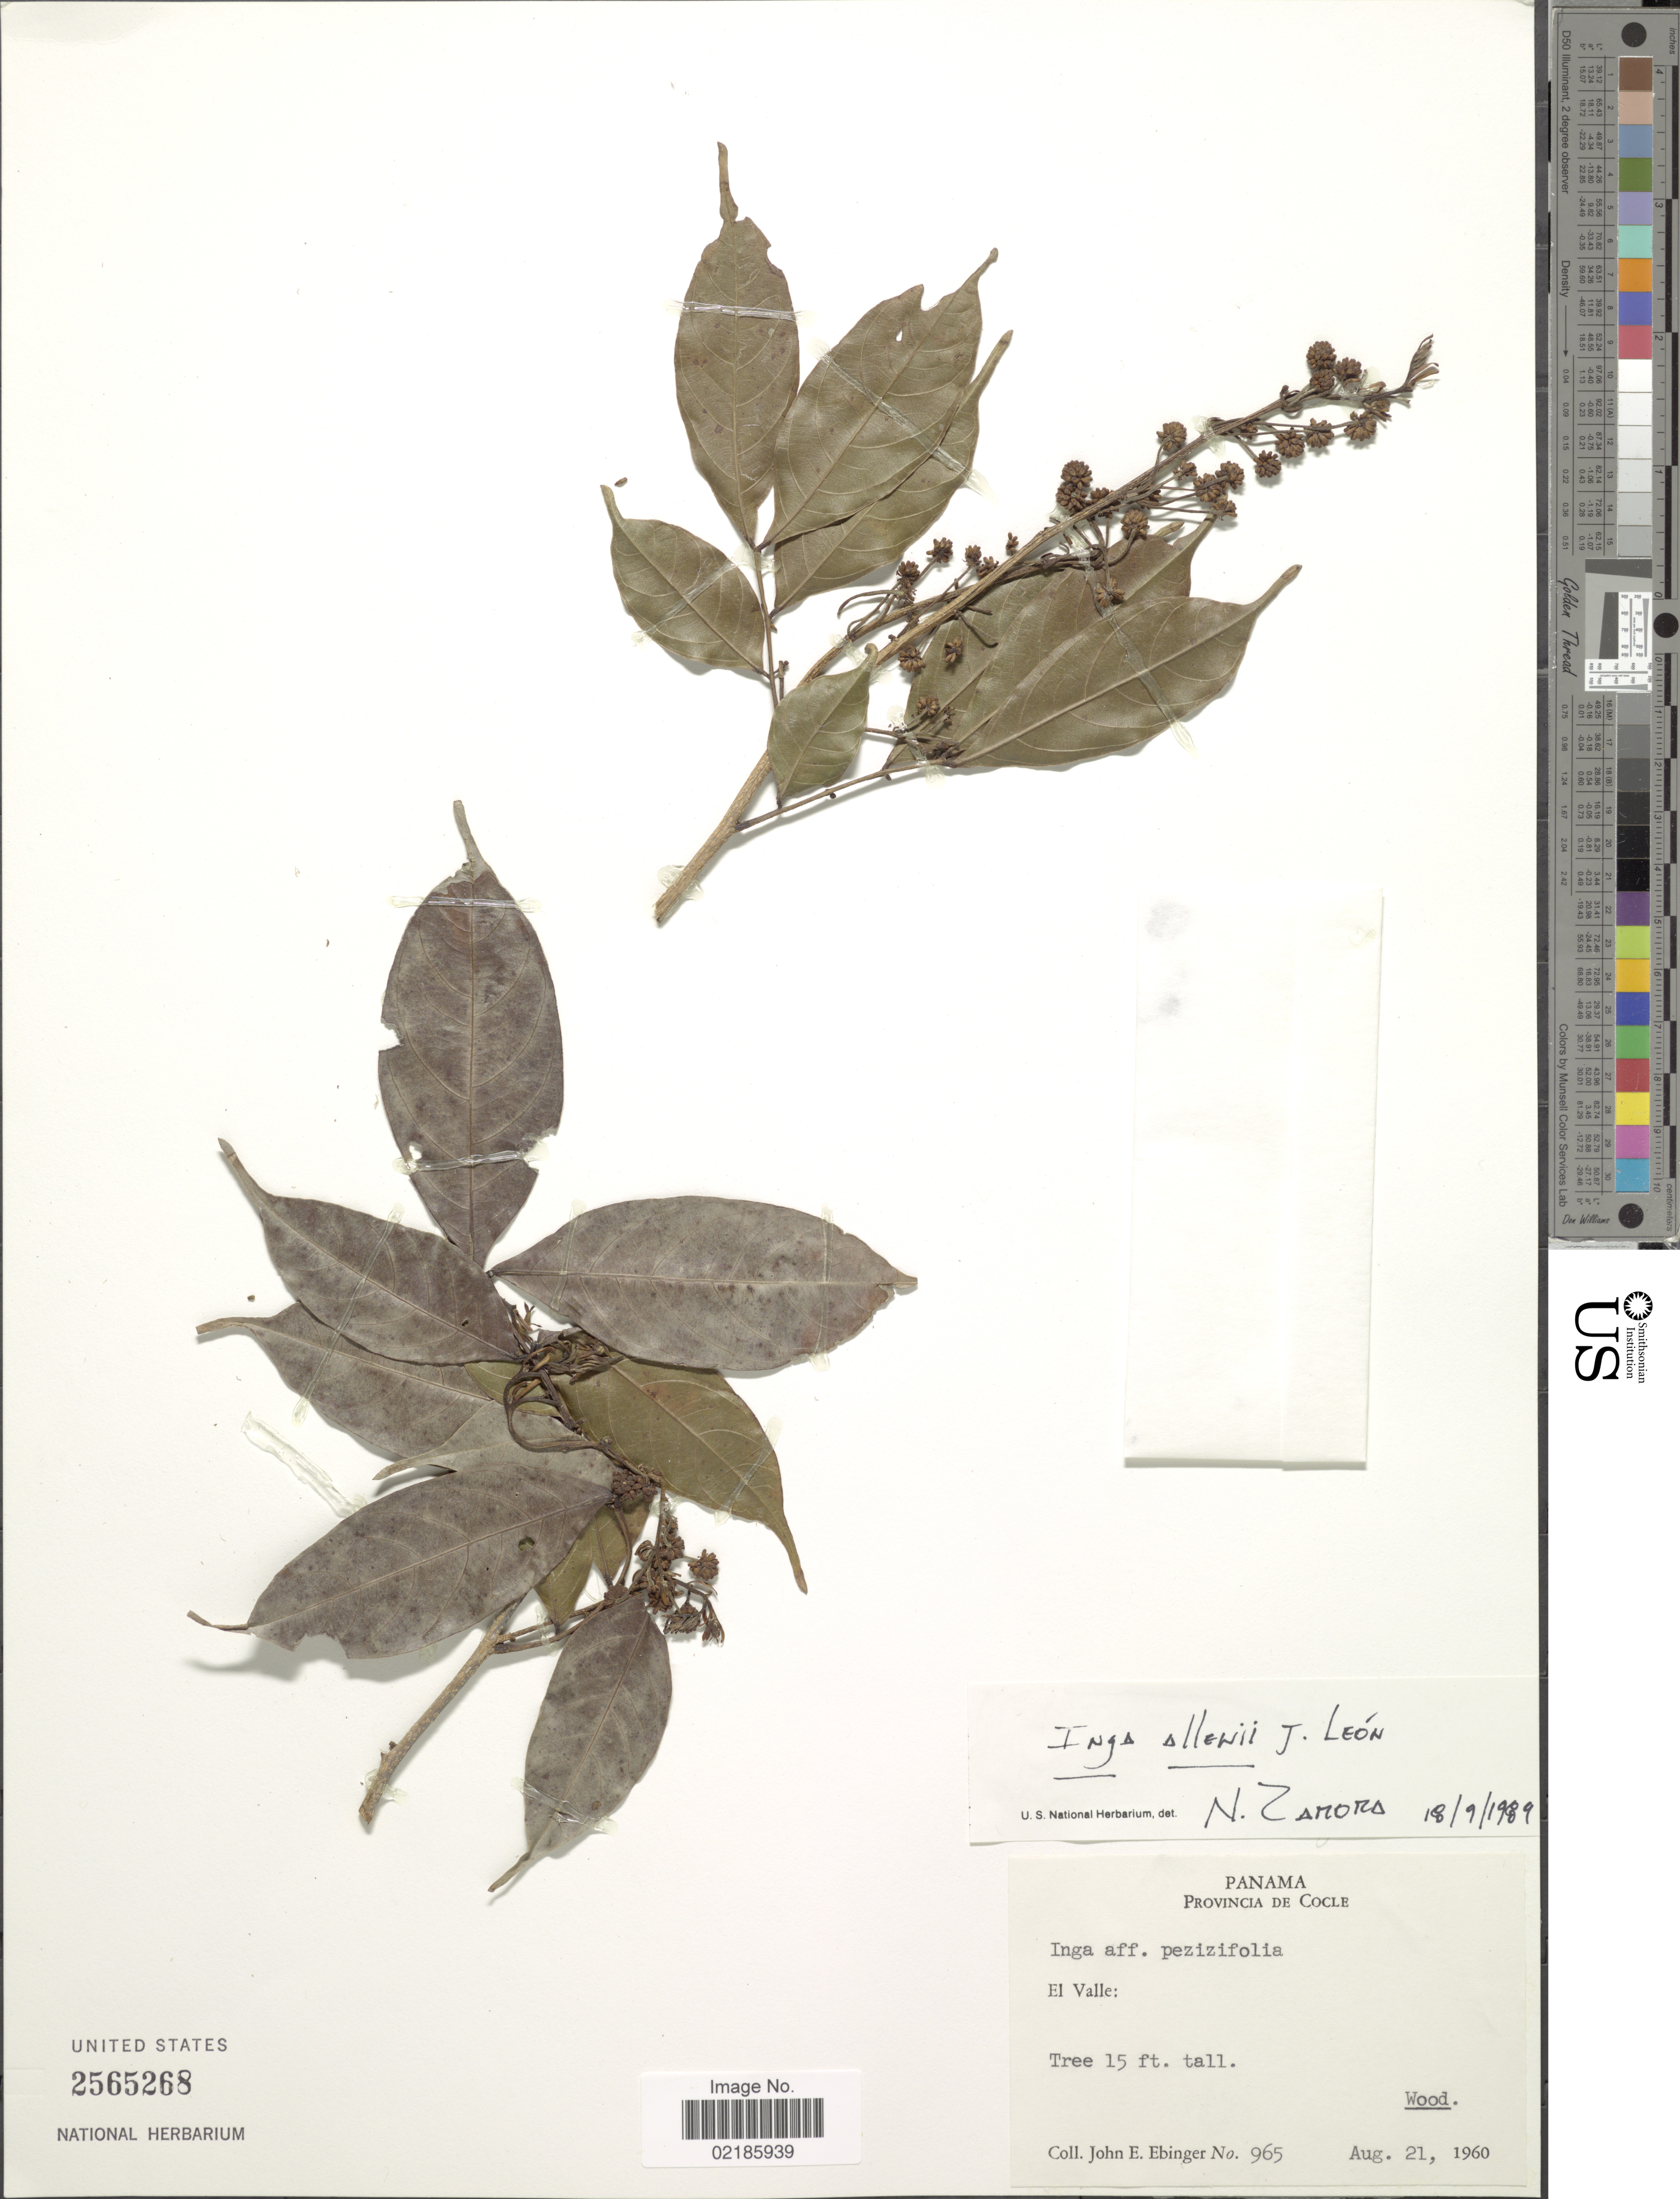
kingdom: Plantae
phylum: Tracheophyta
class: Magnoliopsida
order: Fabales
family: Fabaceae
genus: Inga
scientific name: Inga allenii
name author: J. León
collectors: J. Ebinger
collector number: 965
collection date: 1960-08-21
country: Panama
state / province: Coclé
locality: El Valle:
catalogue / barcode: US 2565268